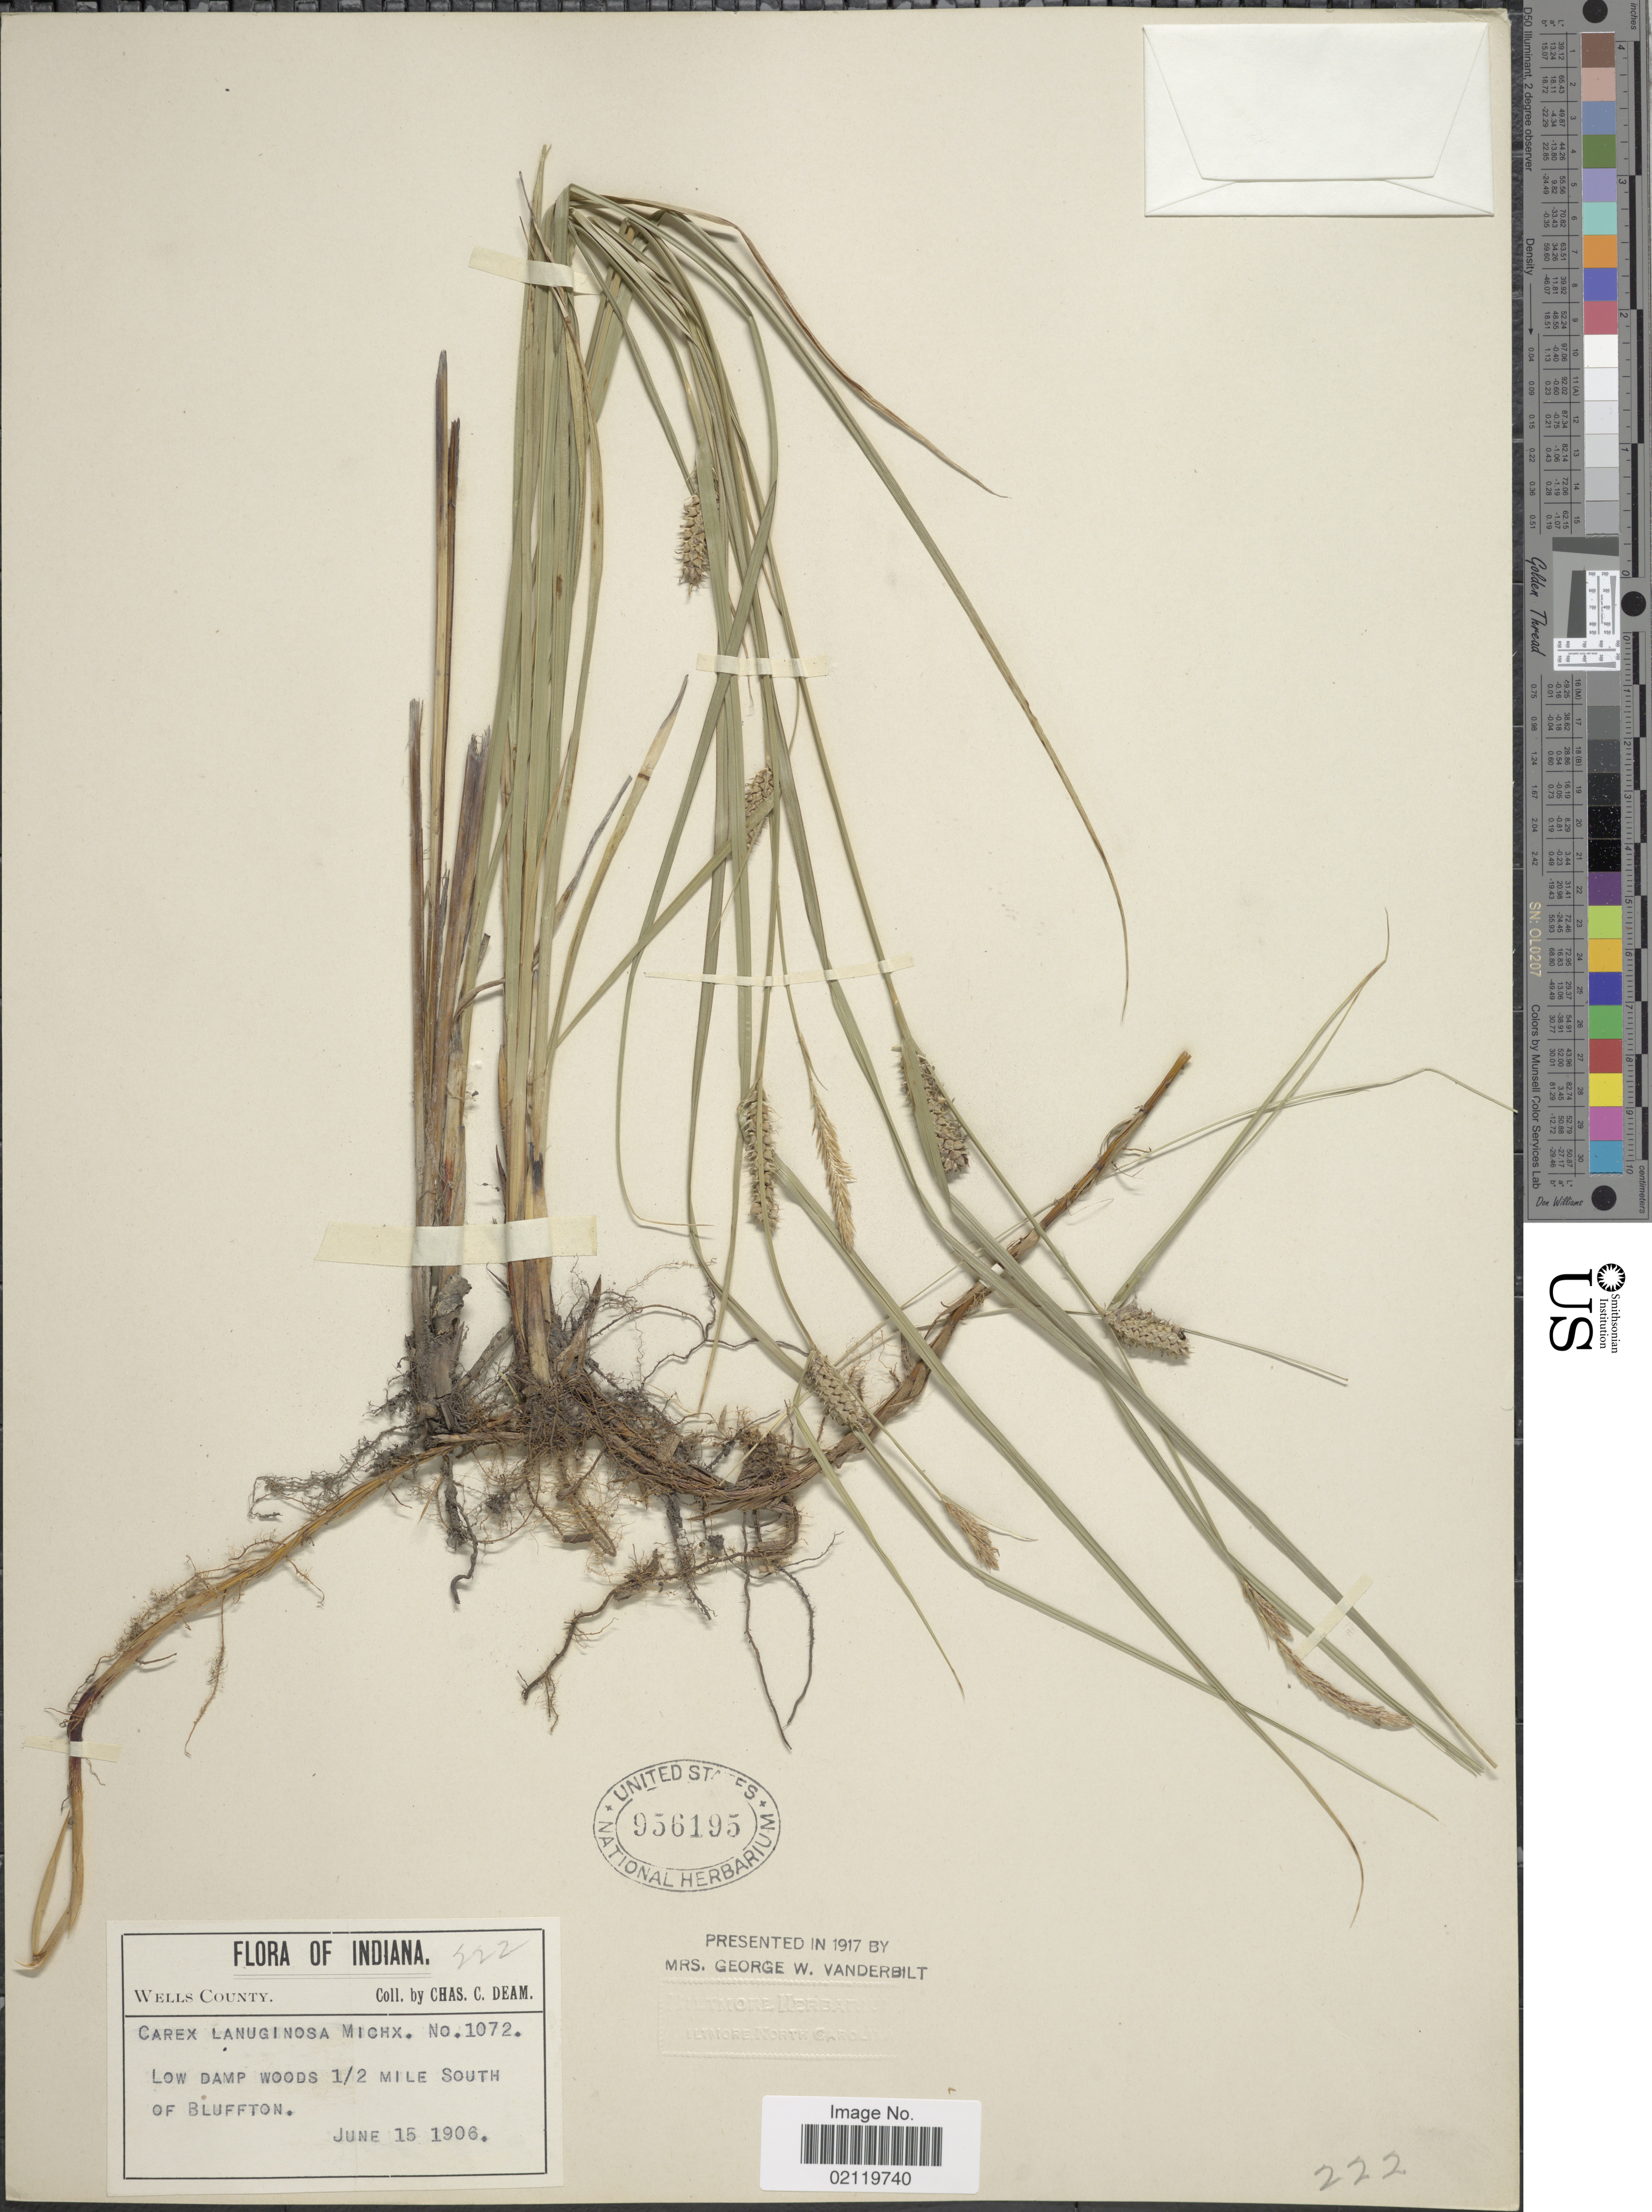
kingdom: Plantae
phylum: Tracheophyta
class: Liliopsida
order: Poales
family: Cyperaceae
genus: Carex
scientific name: Carex pellita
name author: Muhl. ex Willd.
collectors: C. C. Deam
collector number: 1072/222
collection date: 1906-06-15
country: United States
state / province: Indiana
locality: Wells County. Low damp woods 1/2 mile south of Bluffton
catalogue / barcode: US 956195